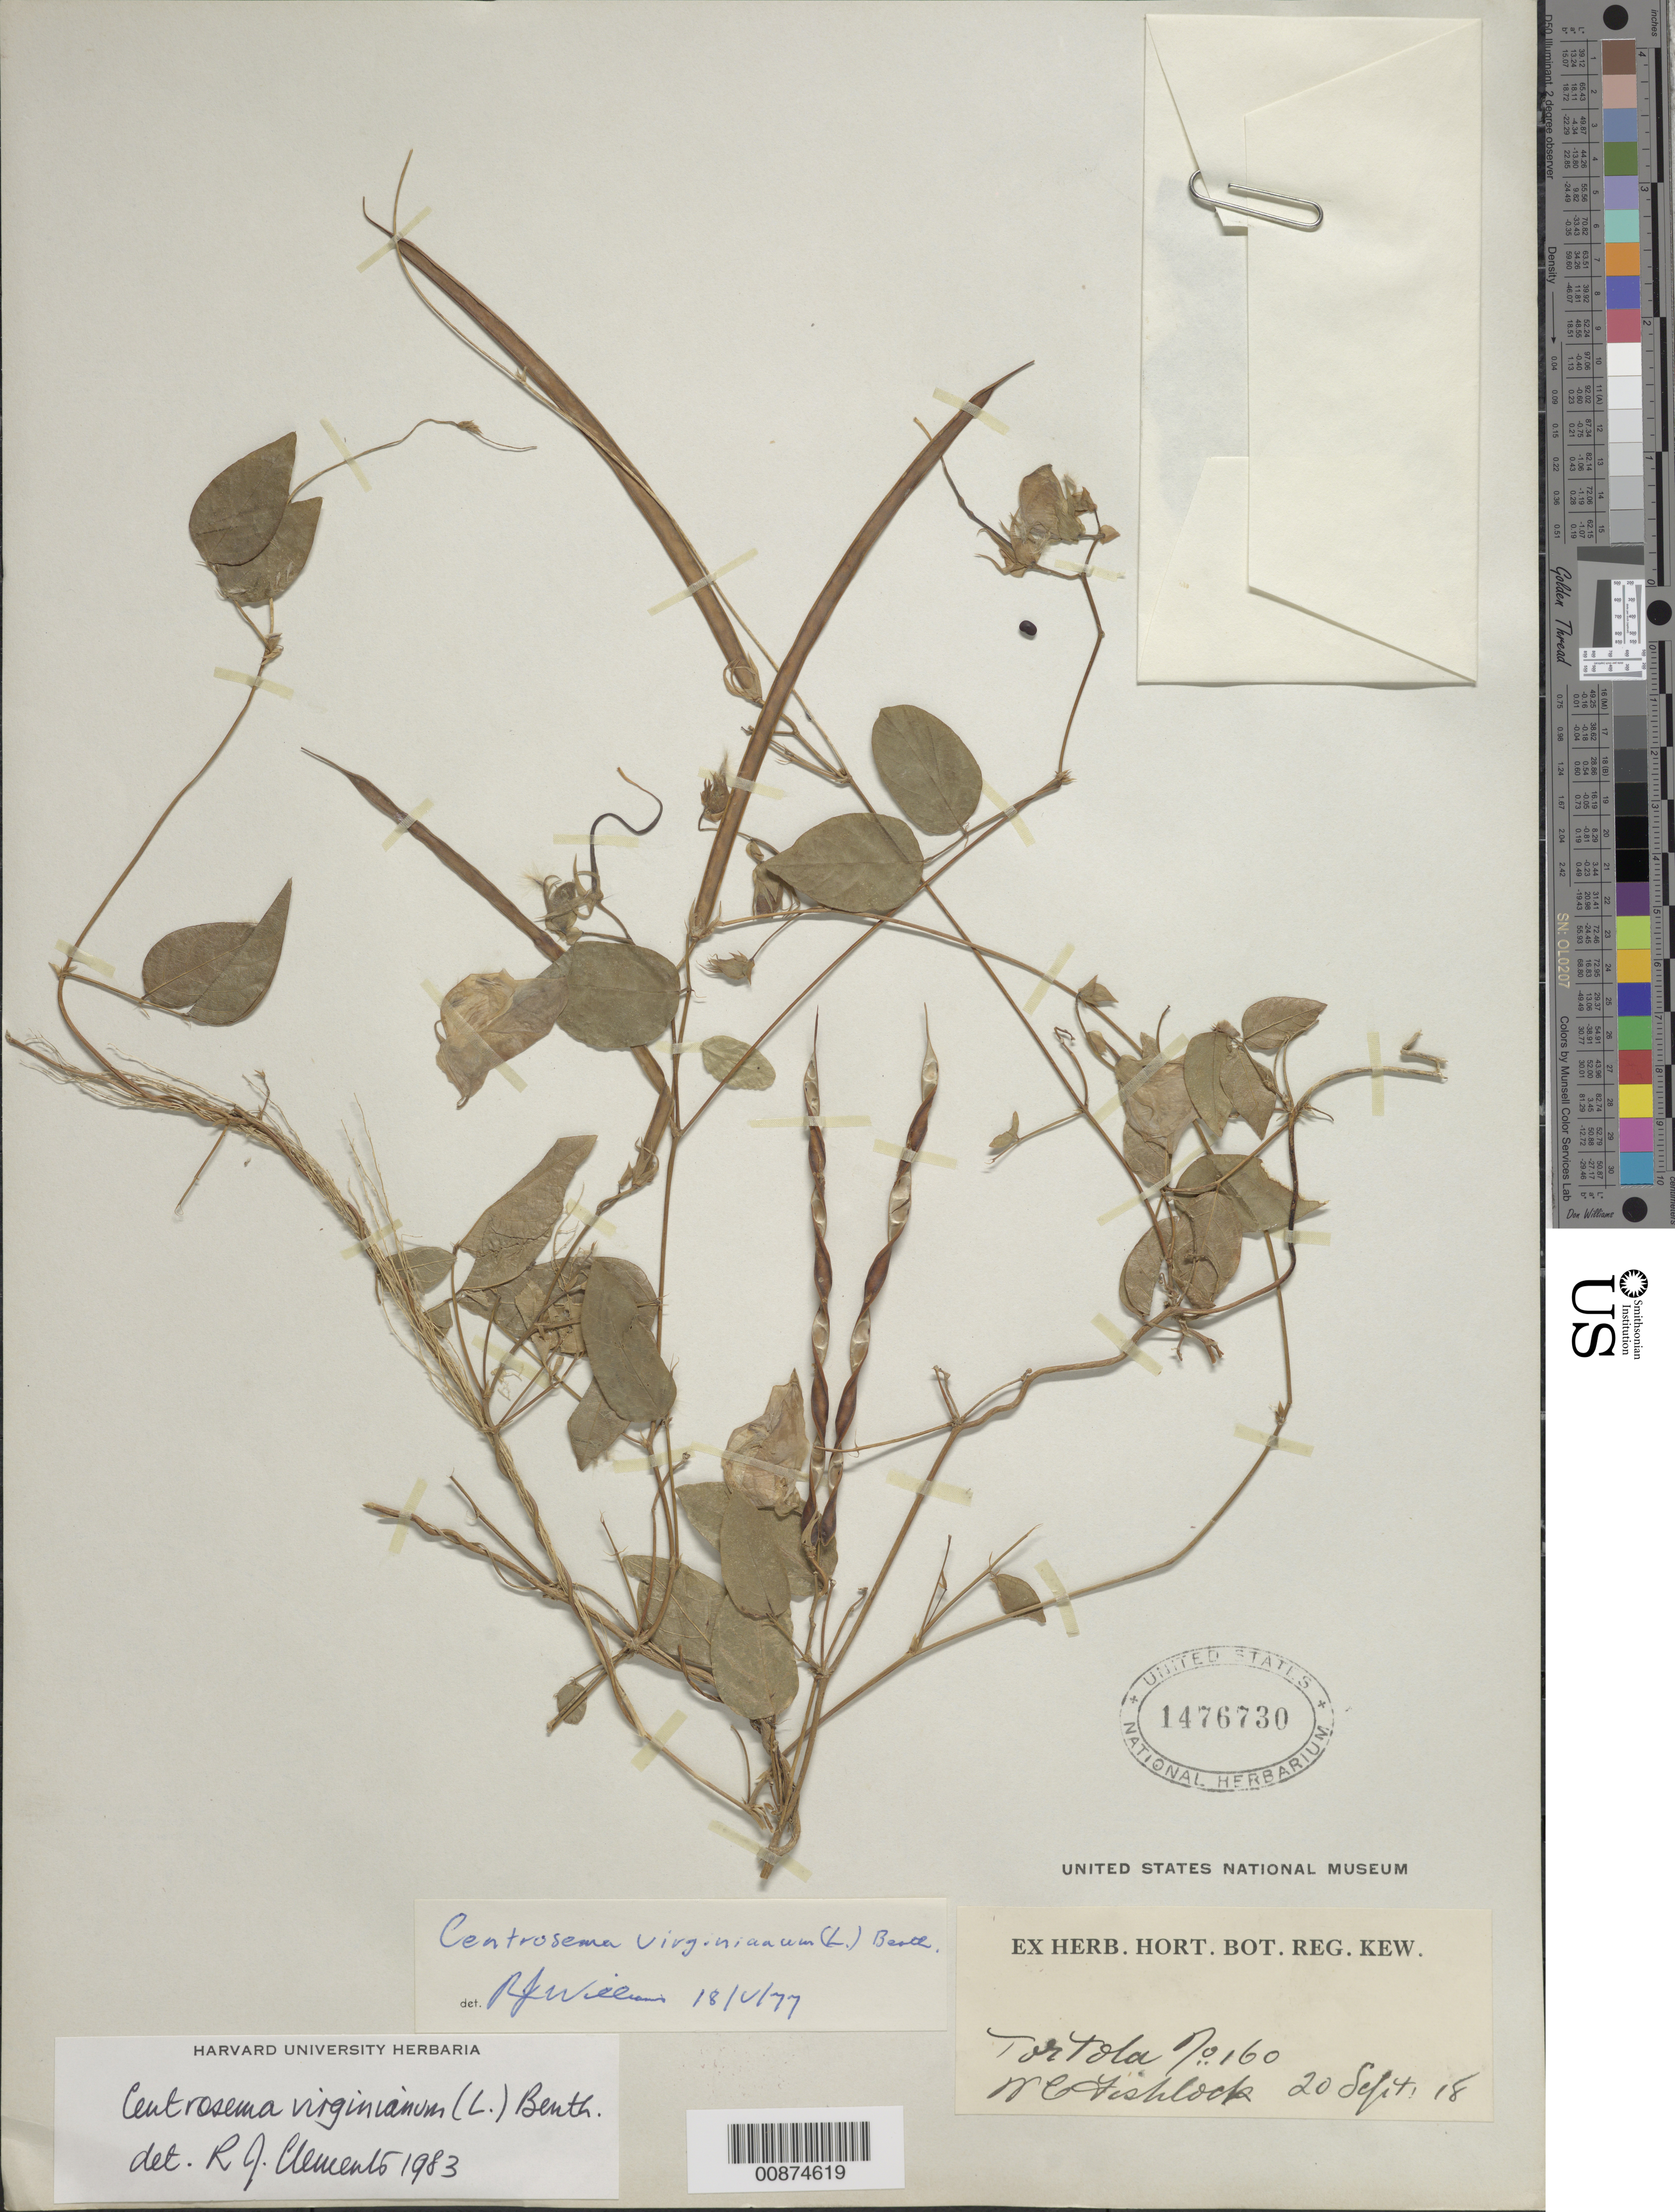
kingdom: Plantae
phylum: Tracheophyta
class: Magnoliopsida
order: Fabales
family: Fabaceae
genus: Centrosema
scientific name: Centrosema virginianum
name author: (L.) Benth.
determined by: Clements, R. J.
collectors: W. Fishlock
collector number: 160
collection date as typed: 20 Sep 1918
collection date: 1918-09-20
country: British Virgin Islands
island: Tortola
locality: Tortola.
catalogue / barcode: US 1476730